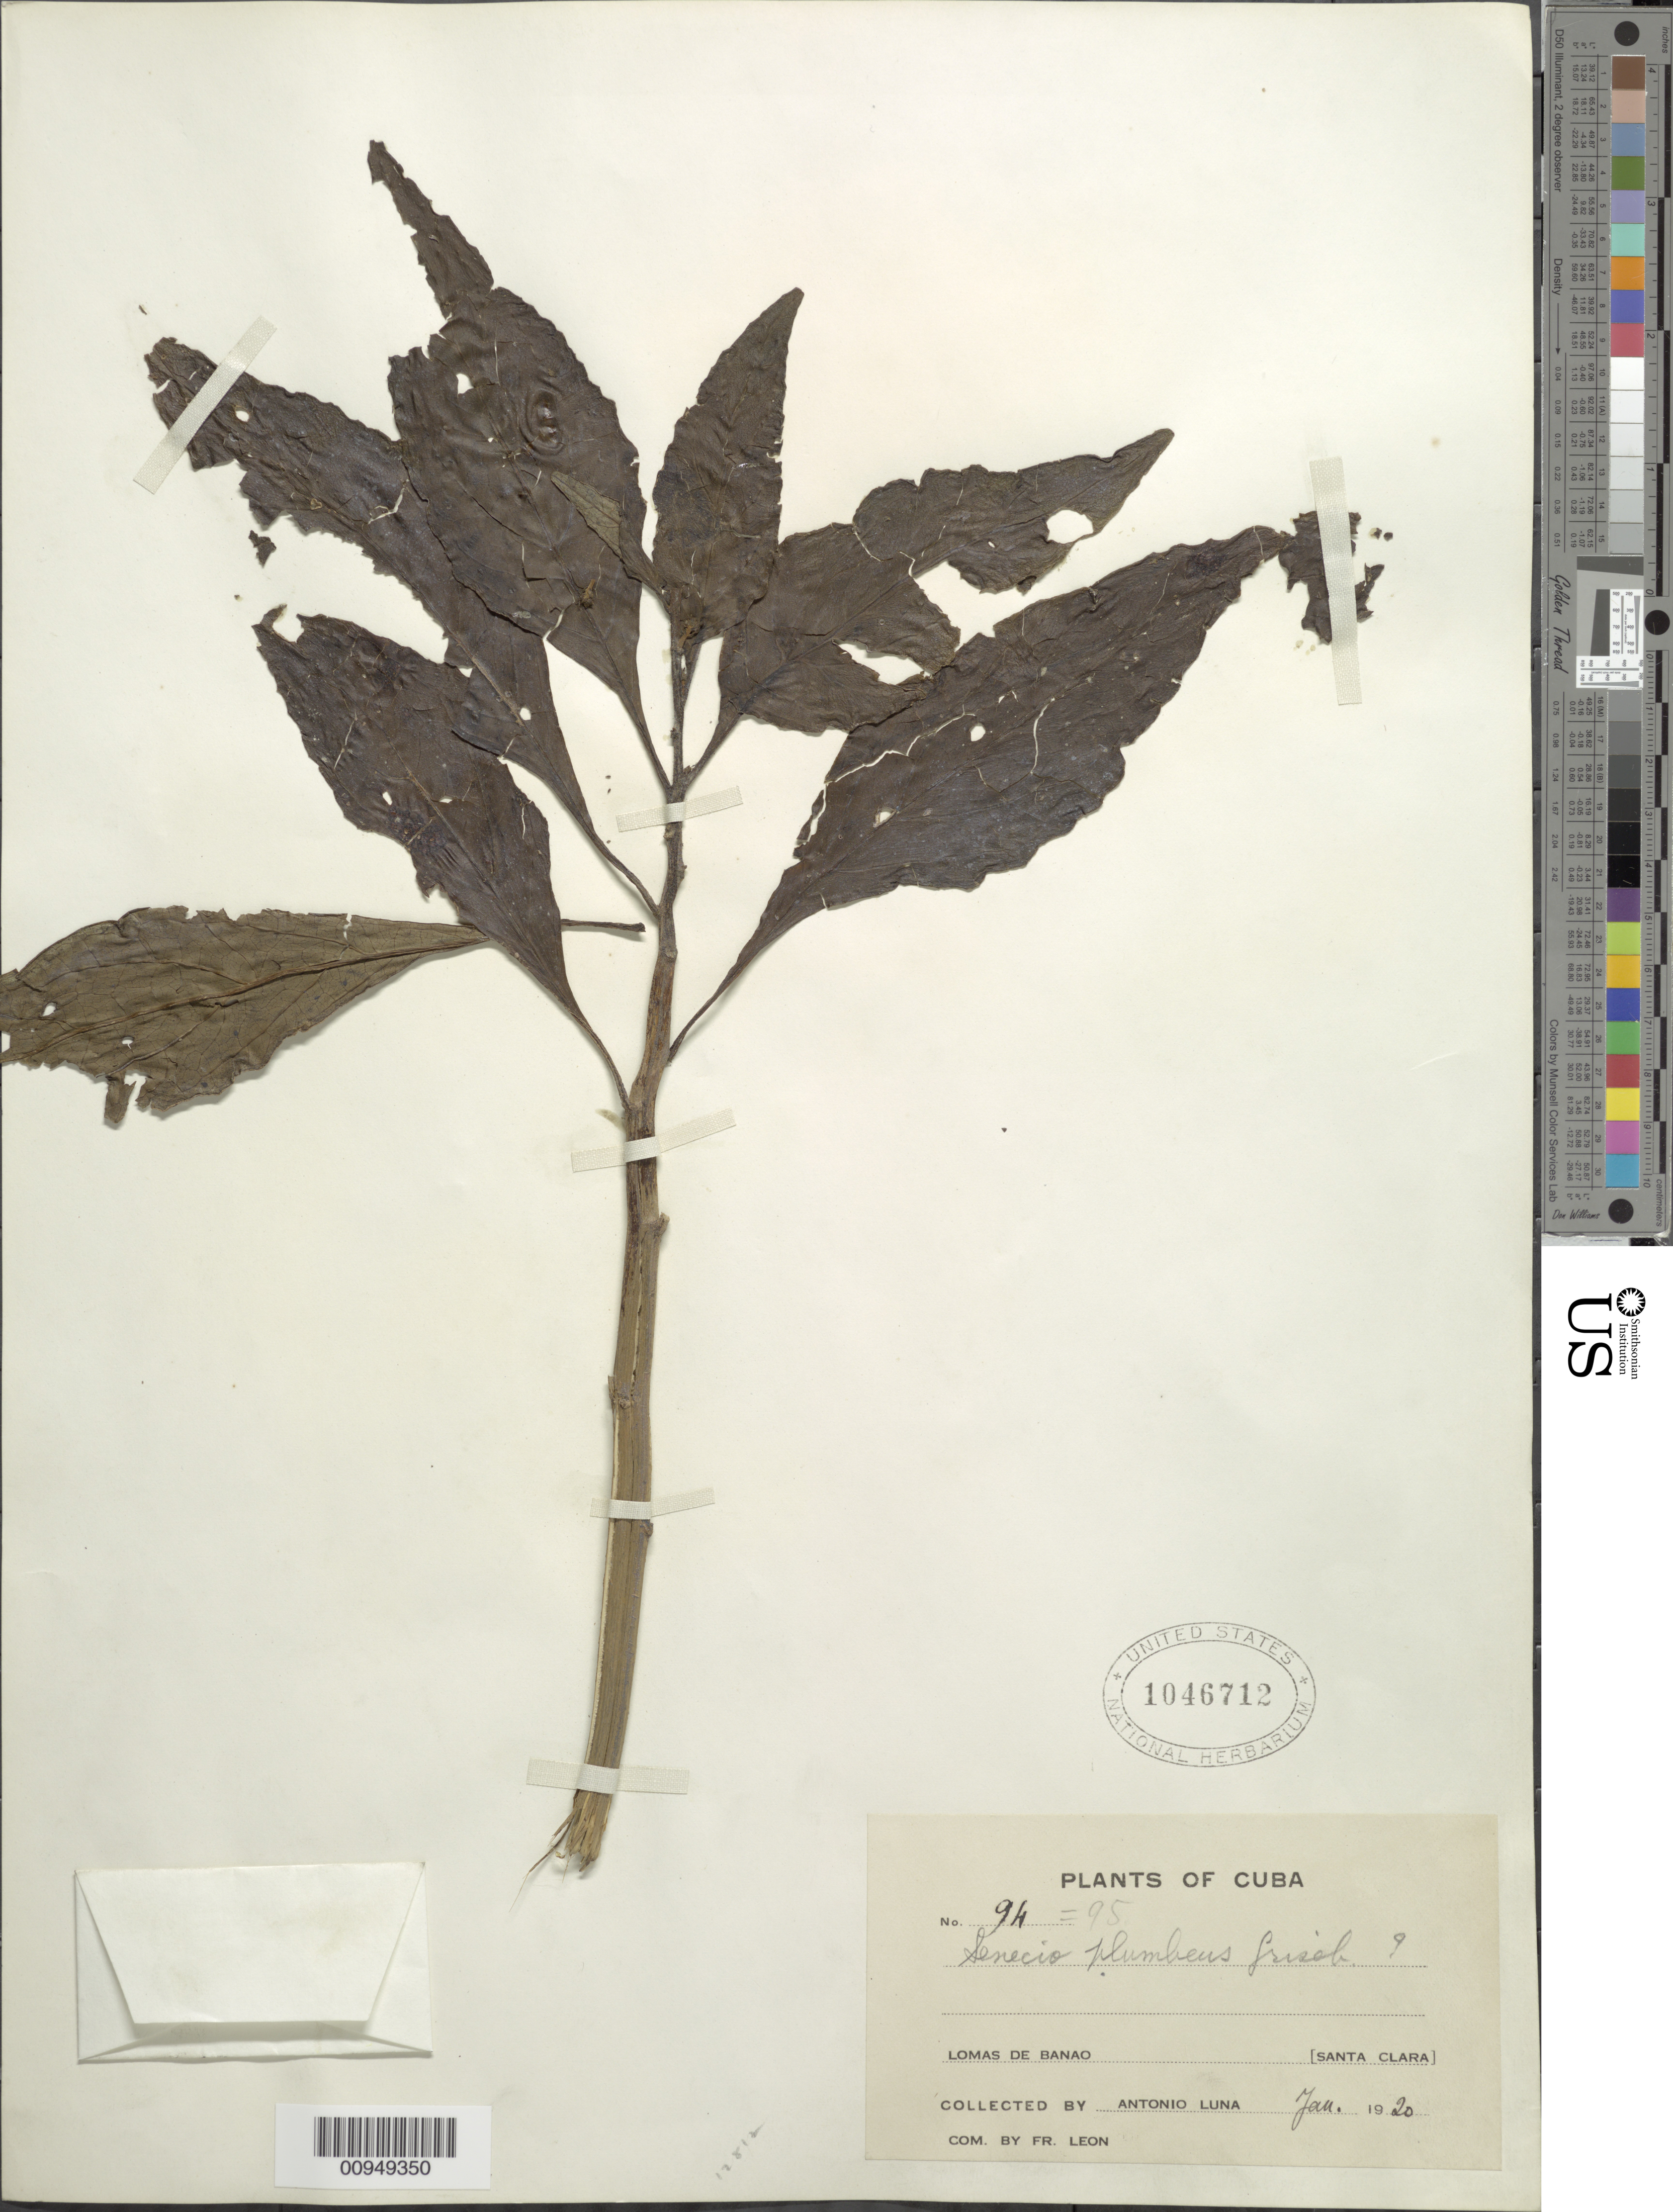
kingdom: Plantae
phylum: Tracheophyta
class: Magnoliopsida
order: Asterales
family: Asteraceae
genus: Senecio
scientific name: Senecio plumbeus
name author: Griseb.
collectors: A. Luna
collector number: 94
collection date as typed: Jan 1920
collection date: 1920-01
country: Cuba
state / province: Las Villas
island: Cuba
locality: Lomas de Banao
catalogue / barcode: US 1046712